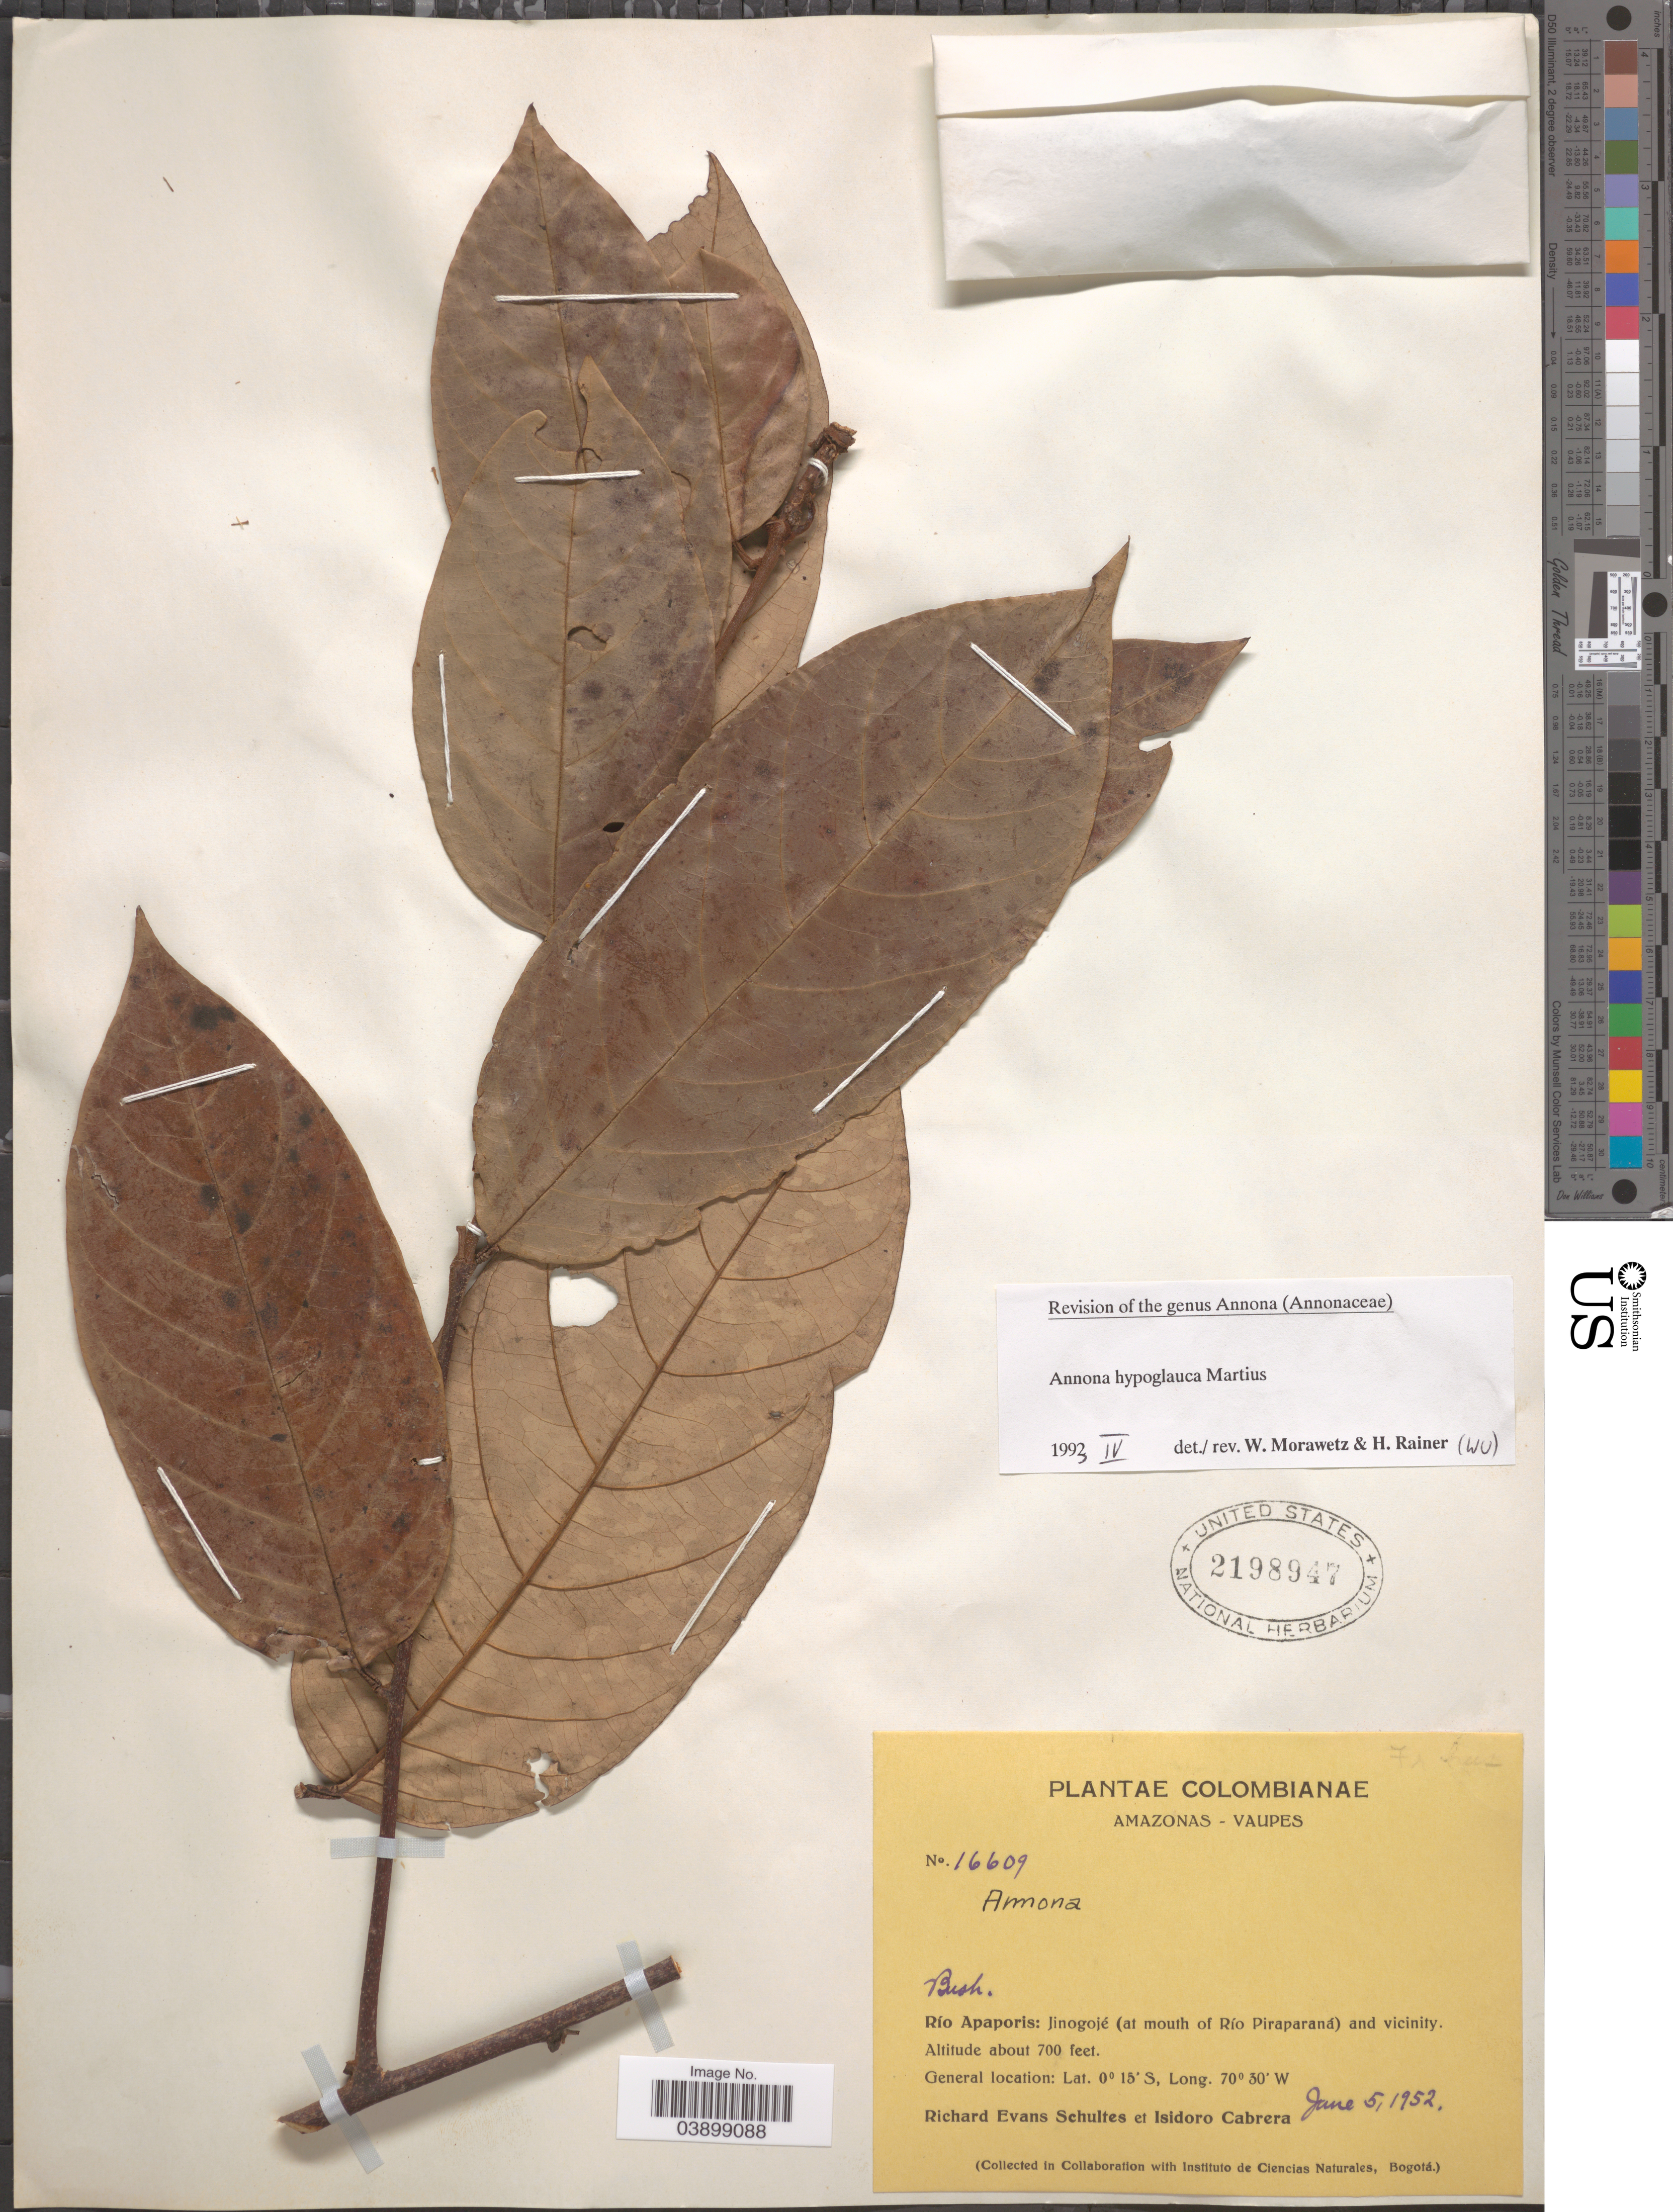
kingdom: Plantae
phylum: Tracheophyta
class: Magnoliopsida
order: Magnoliales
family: Annonaceae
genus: Annona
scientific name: Annona hypoglauca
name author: Mart.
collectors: R. E. Schultes & I. Cabrera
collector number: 16609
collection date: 1952-06-05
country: Colombia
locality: Amazonas-Vaupes. Río Apaporis: Jinogojé (at mouth of Río Piraparaná) and vicinity.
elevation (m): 213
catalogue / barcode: US 2198947